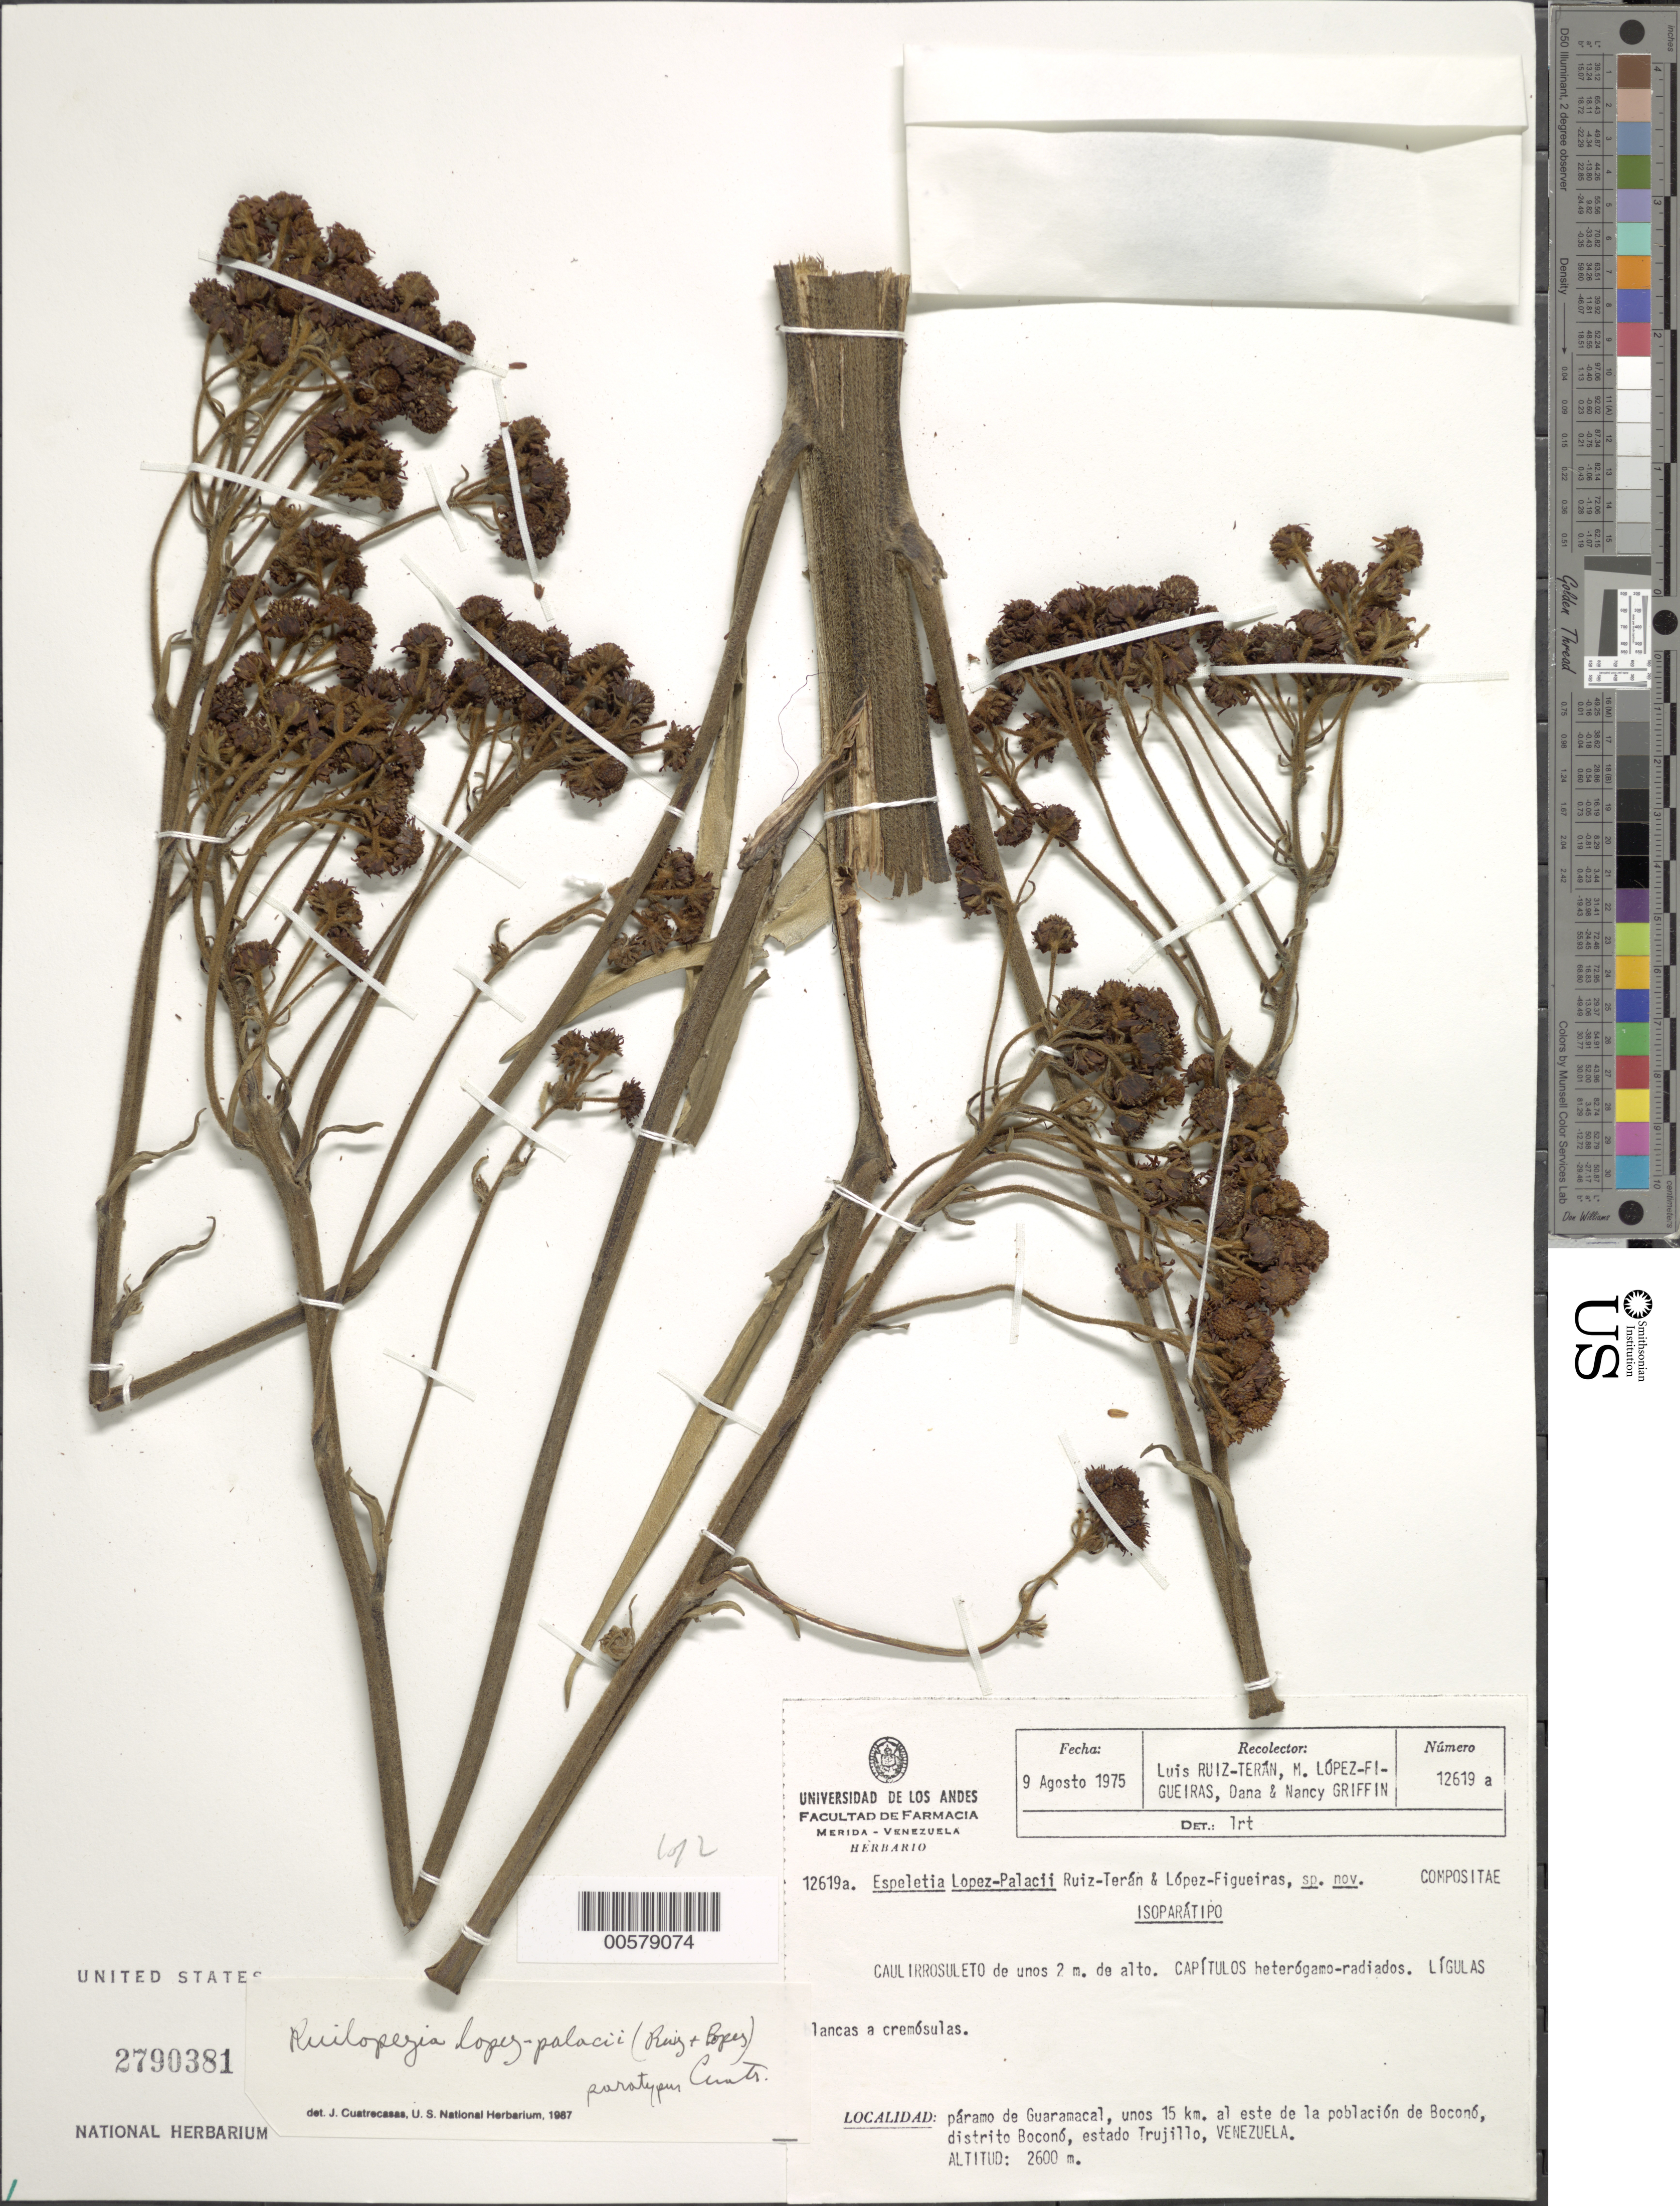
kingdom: Plantae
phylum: Tracheophyta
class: Magnoliopsida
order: Asterales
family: Asteraceae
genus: Ruilopezia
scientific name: Ruilopezia lopez-palacii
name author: (Ruíz-Terán & López Fig.) Cuatrec.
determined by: Cuatrecasas, J.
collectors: L. E. Ruíz-Terán, M. López Figueiras, D. Griffin & N. Griffin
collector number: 12619a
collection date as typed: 09 Aug 1975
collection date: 1975-08-09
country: Venezuela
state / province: Trujillo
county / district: Boconó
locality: Páramo de Guaramacal, 15 km E de Boconó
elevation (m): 2600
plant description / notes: US, VEN; Paratype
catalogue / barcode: US 2790381